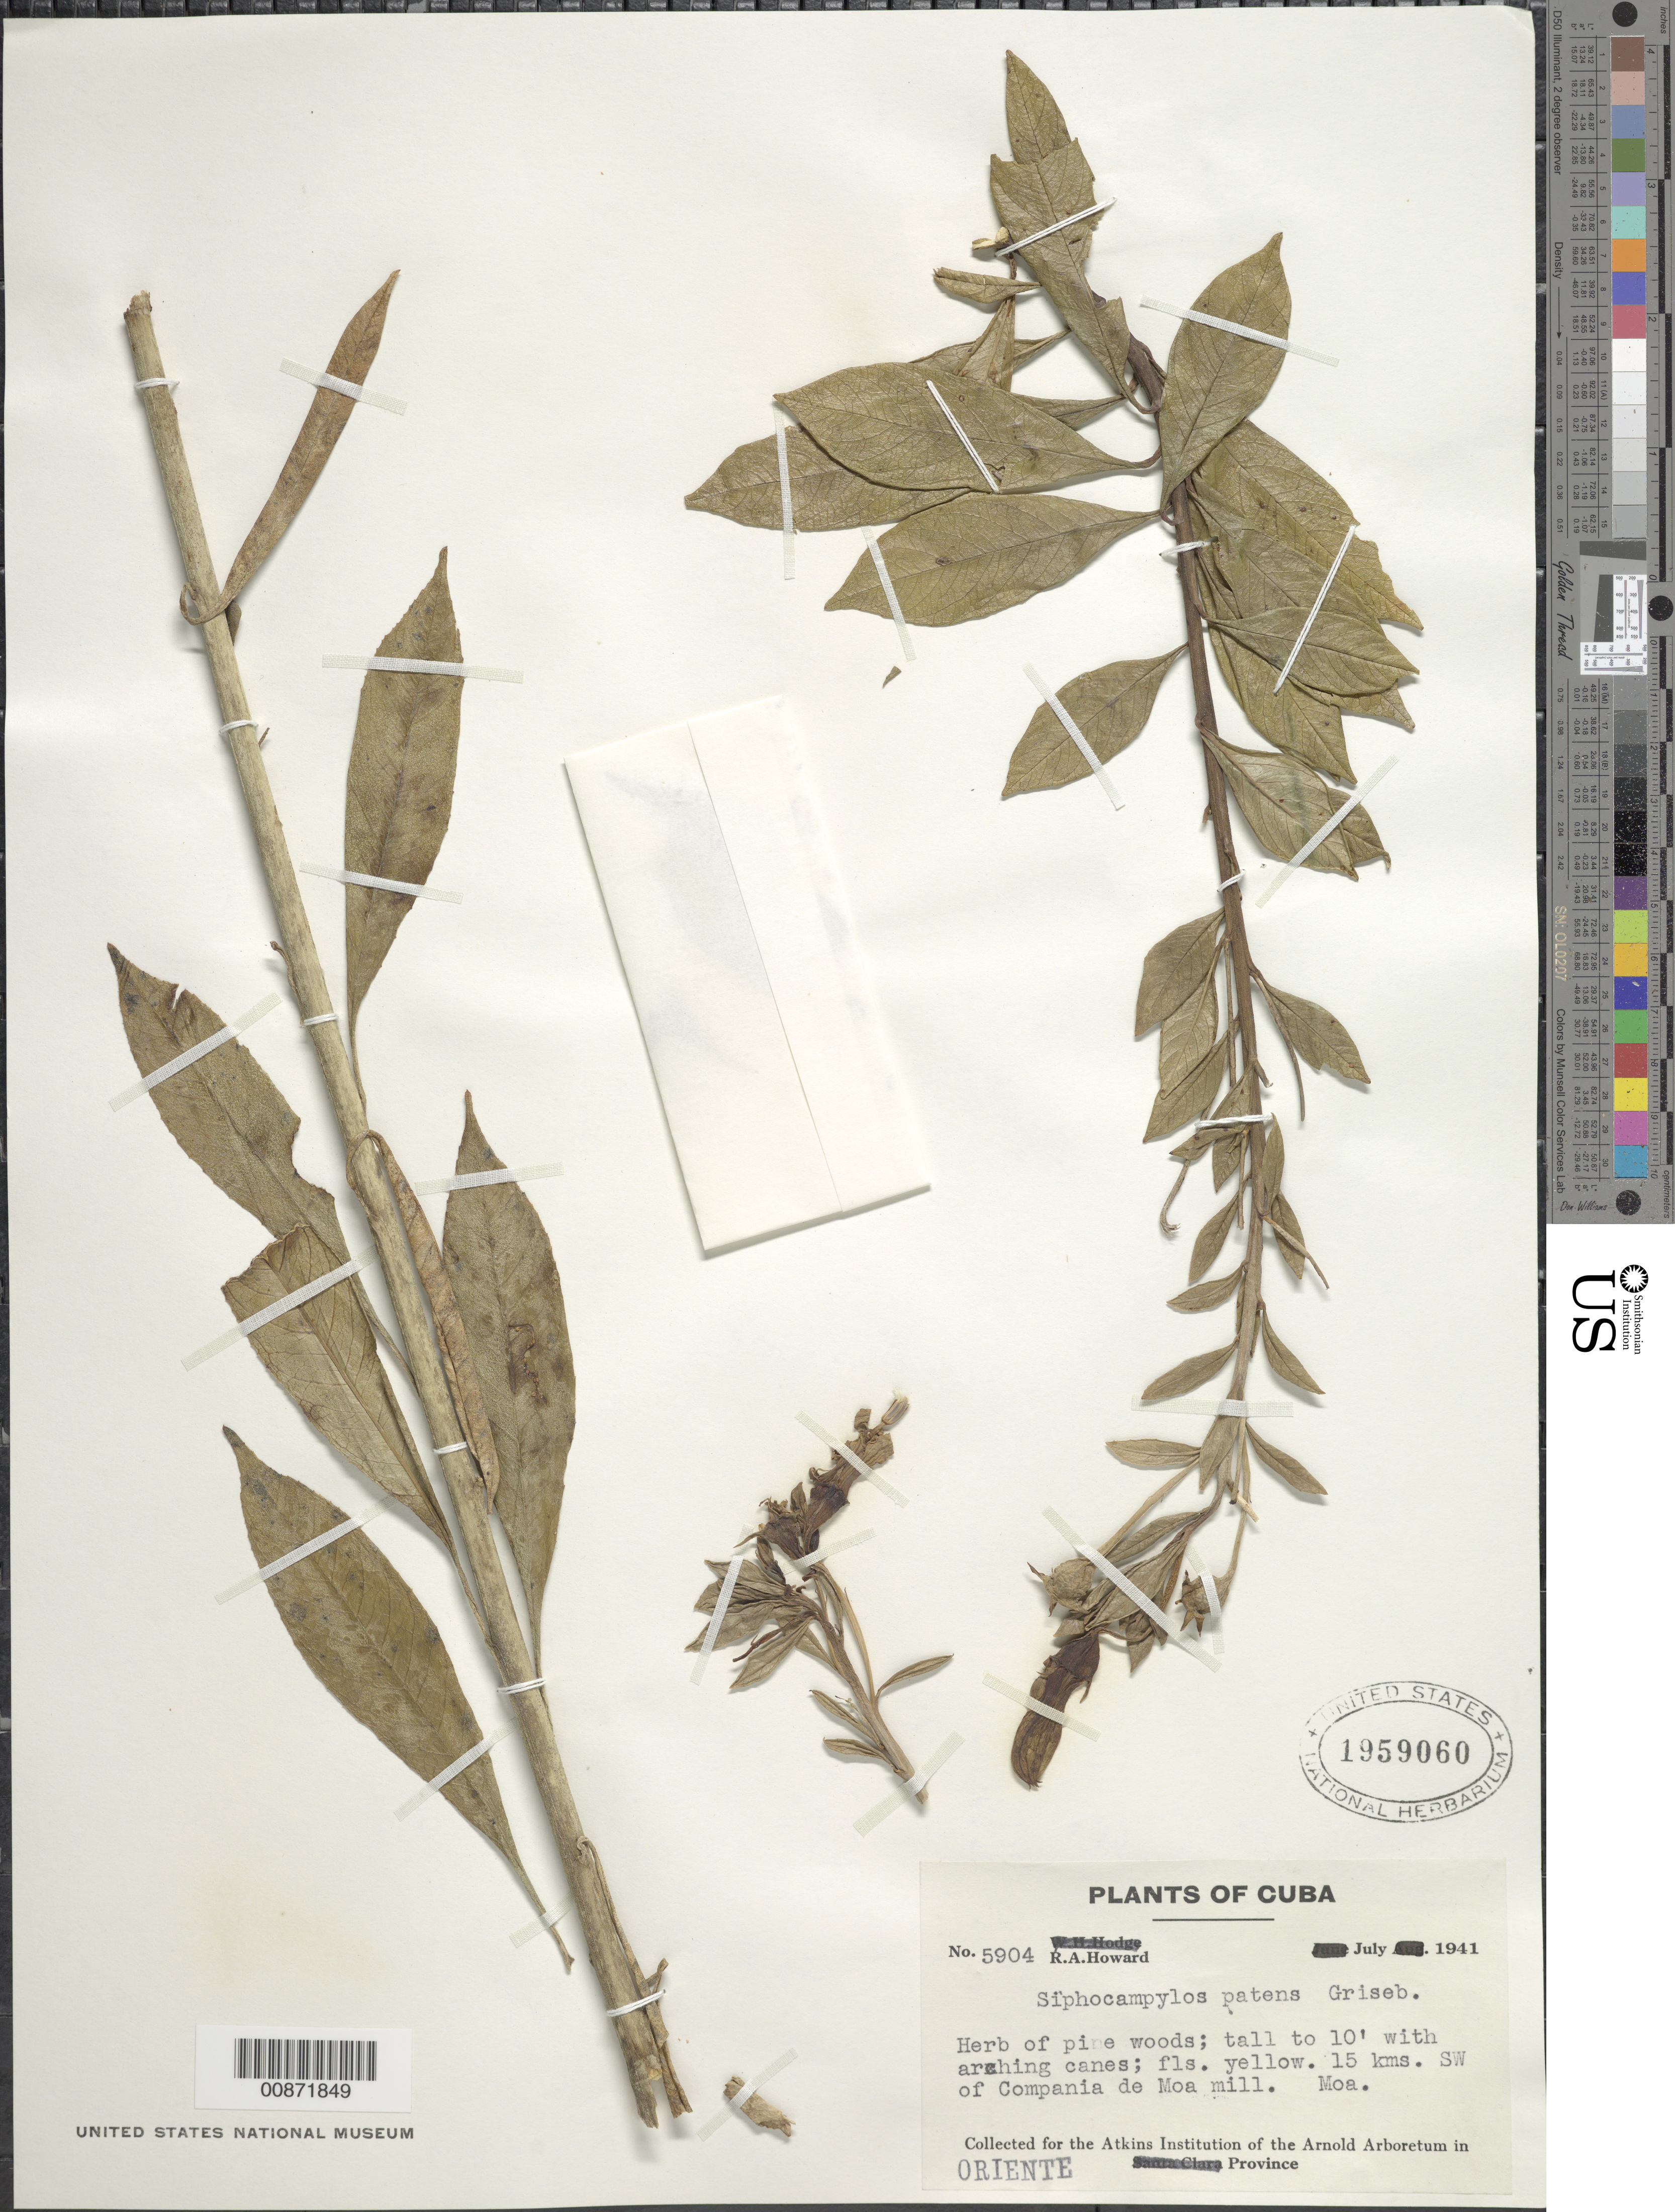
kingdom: Plantae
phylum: Tracheophyta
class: Magnoliopsida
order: Asterales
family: Campanulaceae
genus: Siphocampylus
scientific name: Siphocampylus patens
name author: Griseb.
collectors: R. A. Howard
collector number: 5904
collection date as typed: Jul 1941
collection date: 1941-07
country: Cuba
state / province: Oriente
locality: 15 km SW of Compania de Moa mill, Moa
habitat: Pine woods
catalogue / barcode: US 1959060